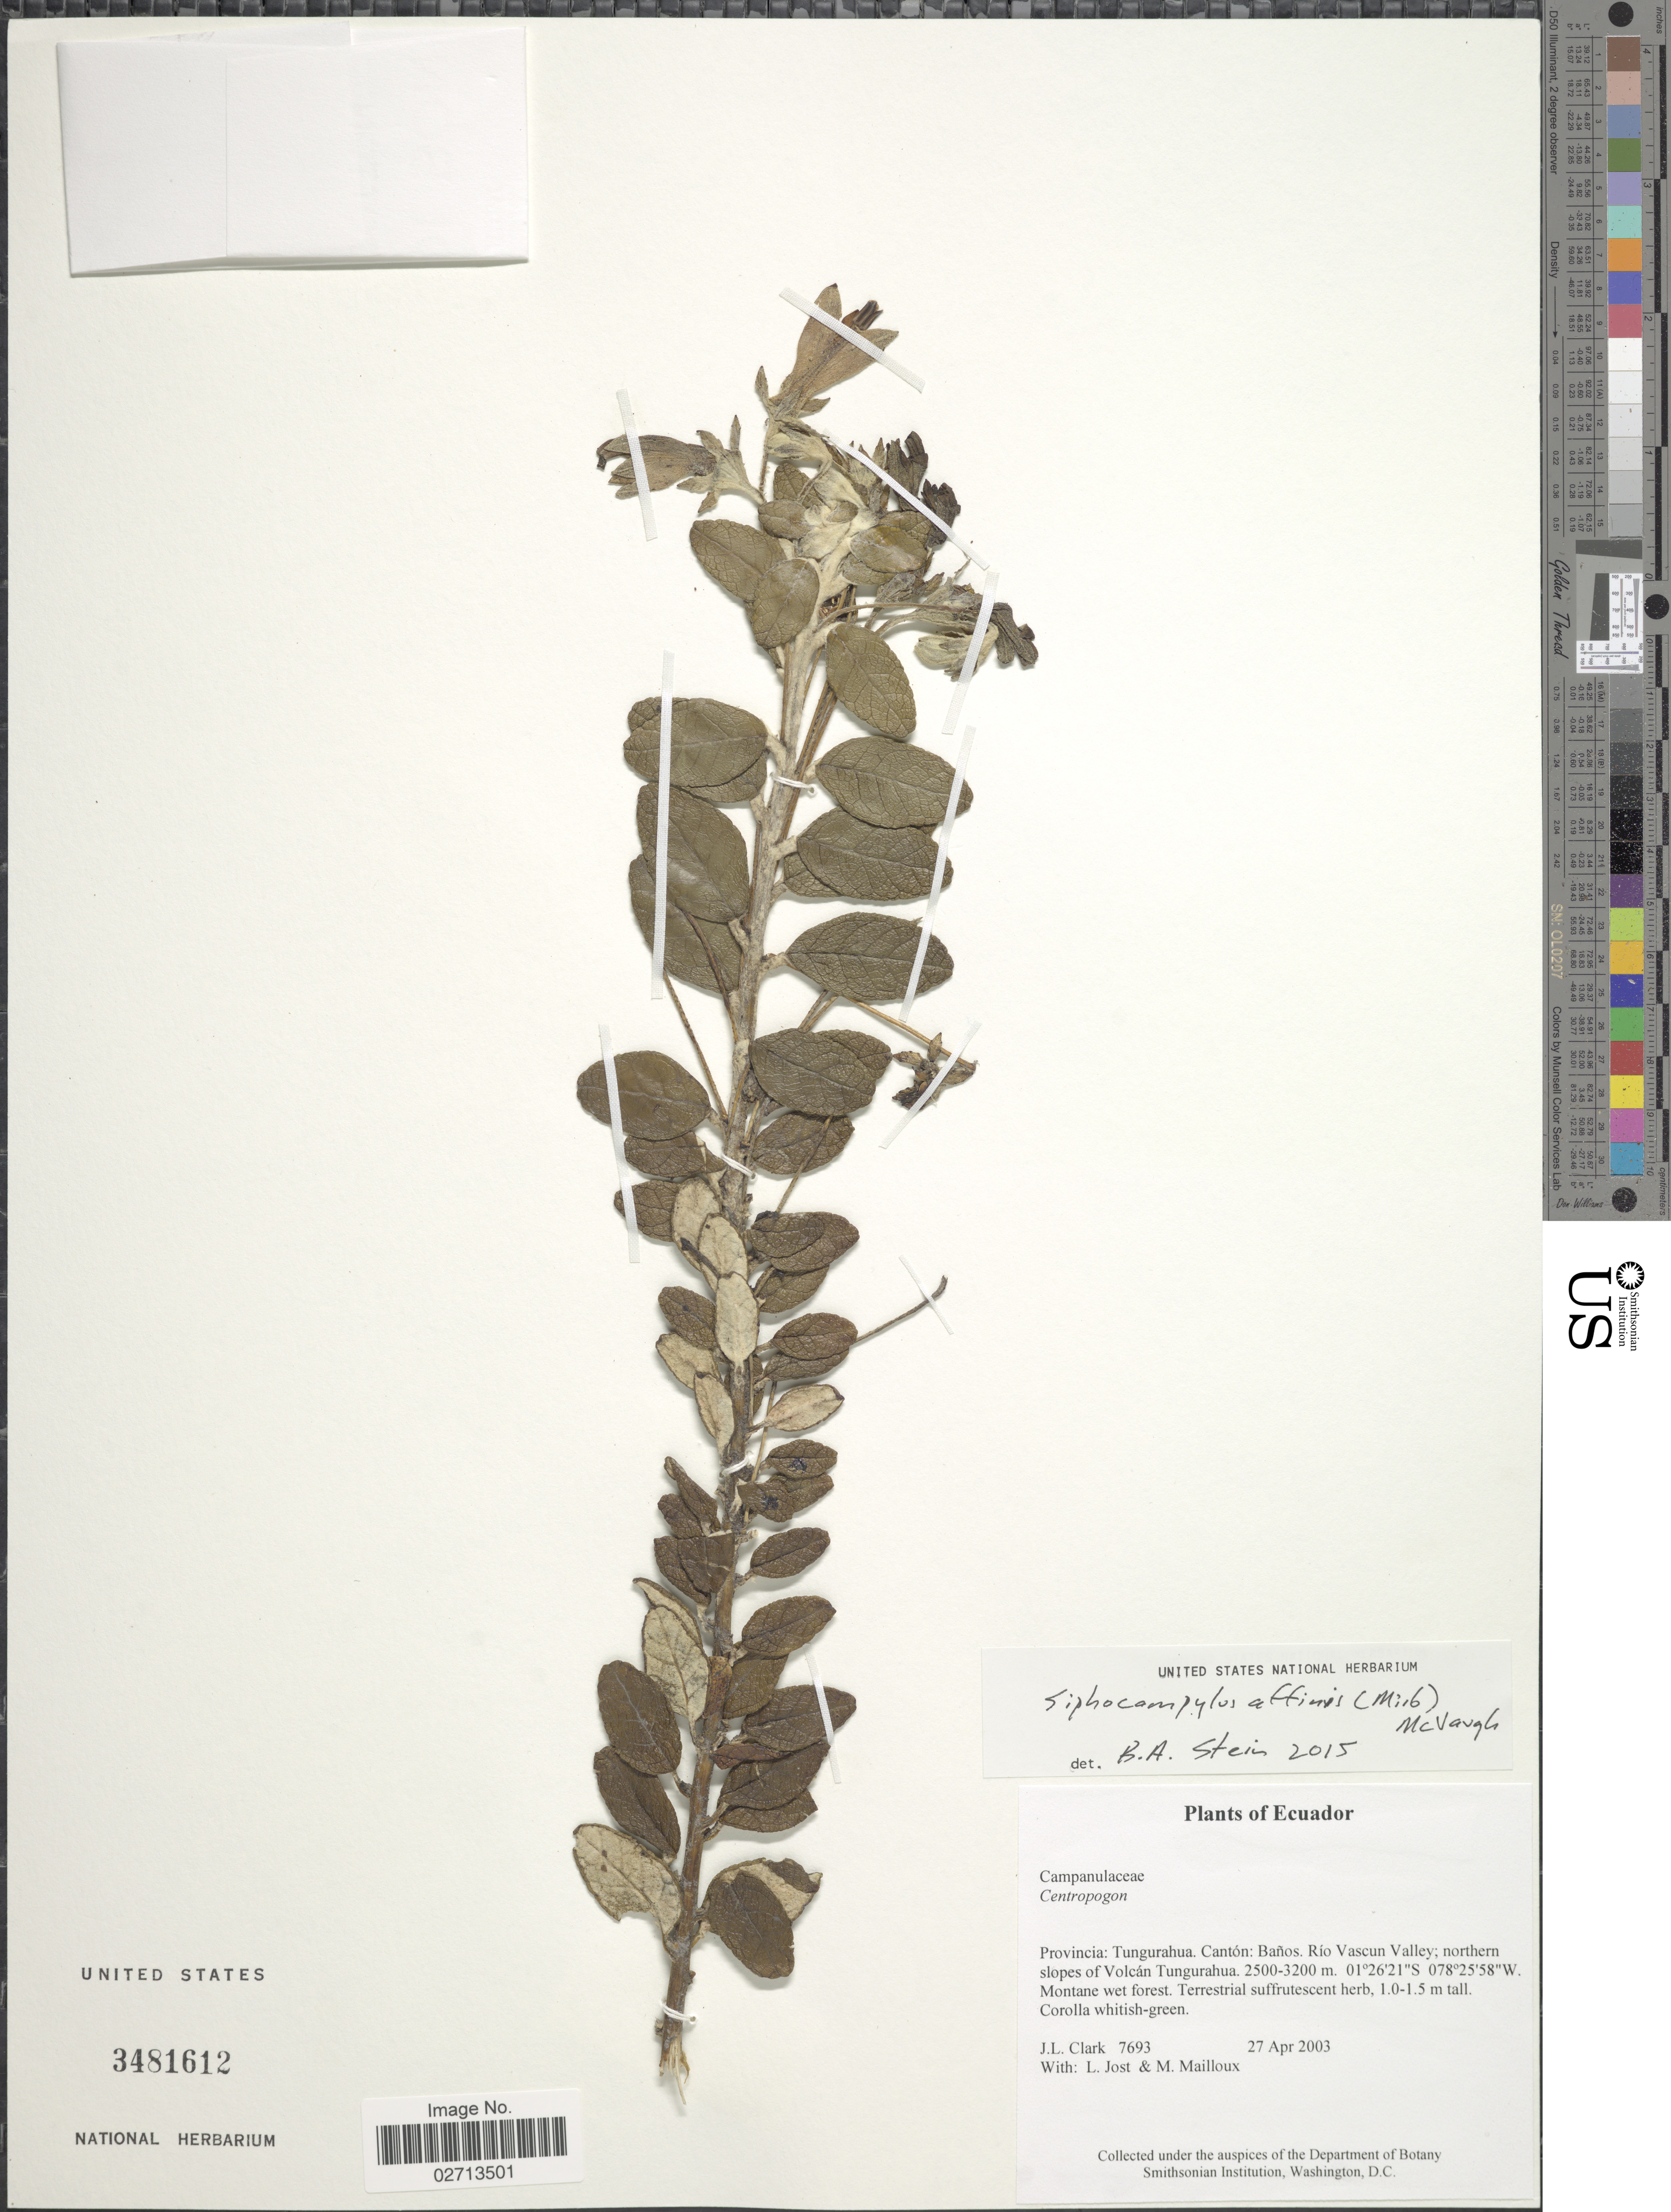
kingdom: Plantae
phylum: Tracheophyta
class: Magnoliopsida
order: Asterales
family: Campanulaceae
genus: Siphocampylus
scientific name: Siphocampylus affinis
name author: (Mirb.) McVaugh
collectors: J. L. Clark, L. Jost & M. Mailloux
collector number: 7693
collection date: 2003-04-27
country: Ecuador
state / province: Tungurahua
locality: Canton: Banos. Rio Vascum Valley, northern slopes of Volcan Tungurahua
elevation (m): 2500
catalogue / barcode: US 3481612